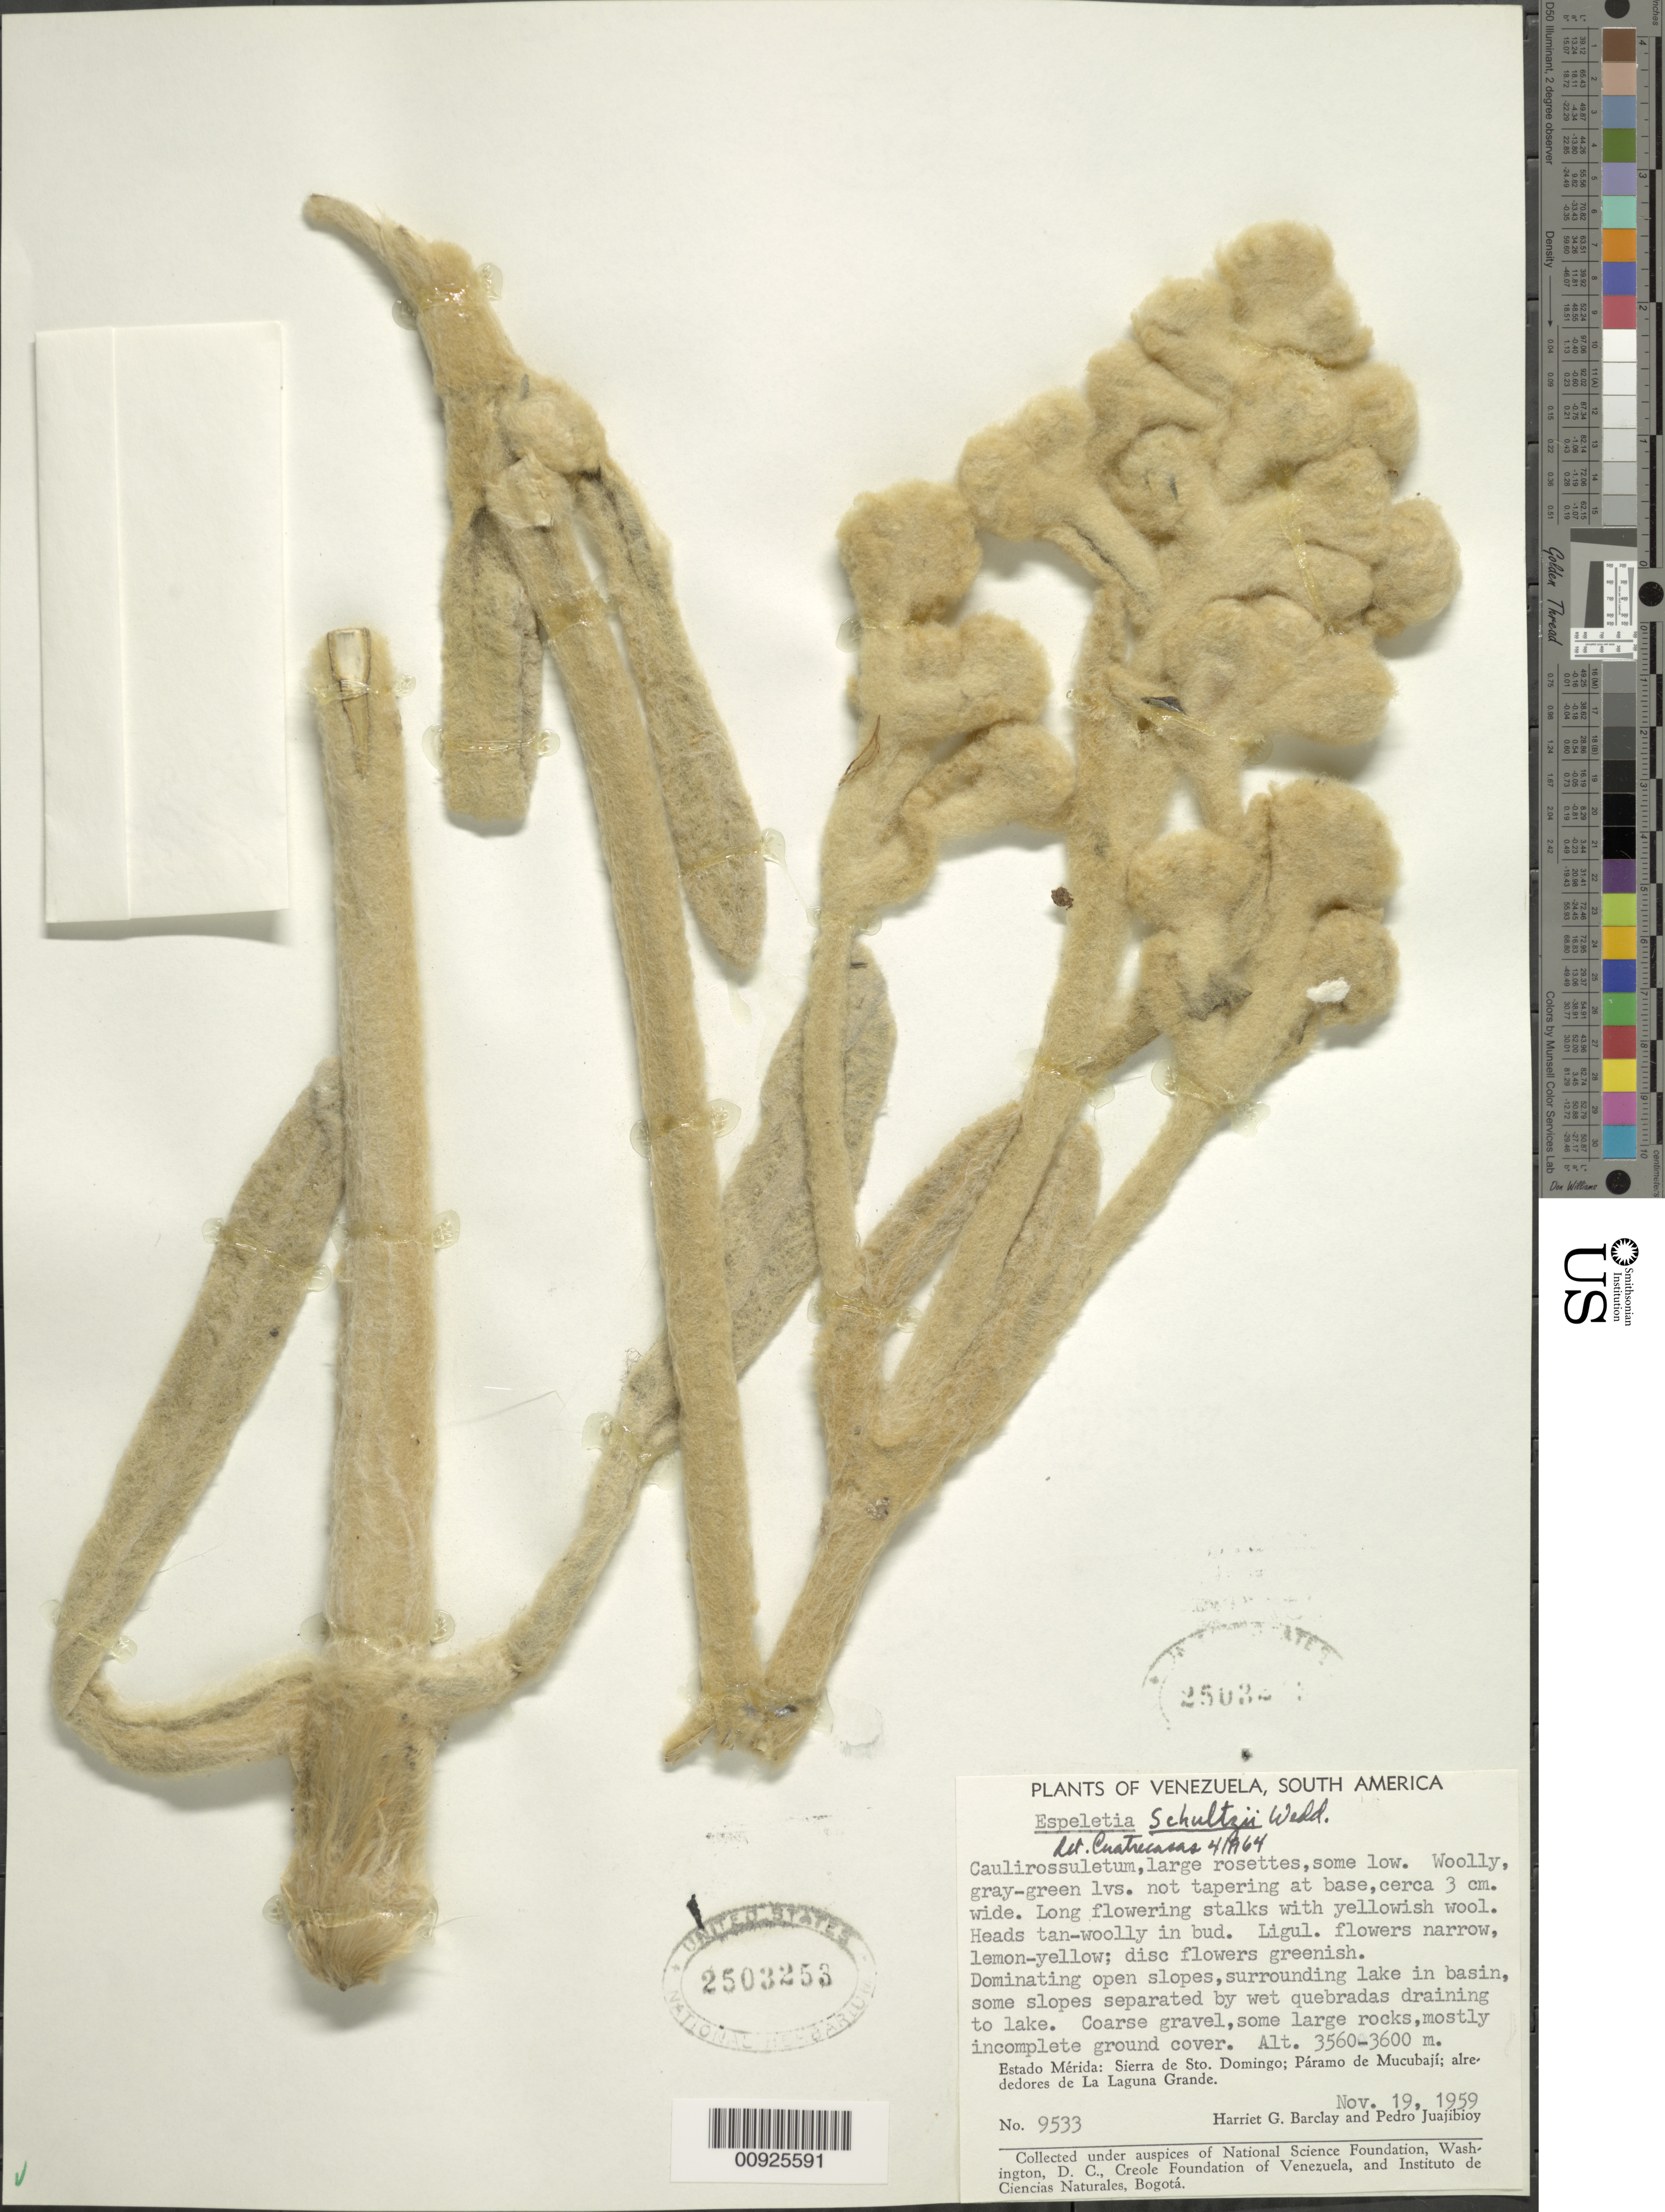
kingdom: Plantae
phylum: Tracheophyta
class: Magnoliopsida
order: Asterales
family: Asteraceae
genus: Espeletia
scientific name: Espeletia schultzii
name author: Wedd.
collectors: H. G. Barclay & P. Juajibioy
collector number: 9533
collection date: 1959-11-19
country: Venezuela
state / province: Mérida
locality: Páramo de Mucubají. Sierra de Santo Domingo, Páramo de Mucubají, alrededores de la Laguna Grande.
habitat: Páramo. Determinating open slopes surrounding lake in basin, some slopes separated by wet quebradas draining to lake. Coarse gravel, some large rocks, mostly incomplete ground cover.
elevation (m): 3560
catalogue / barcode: US 2503253